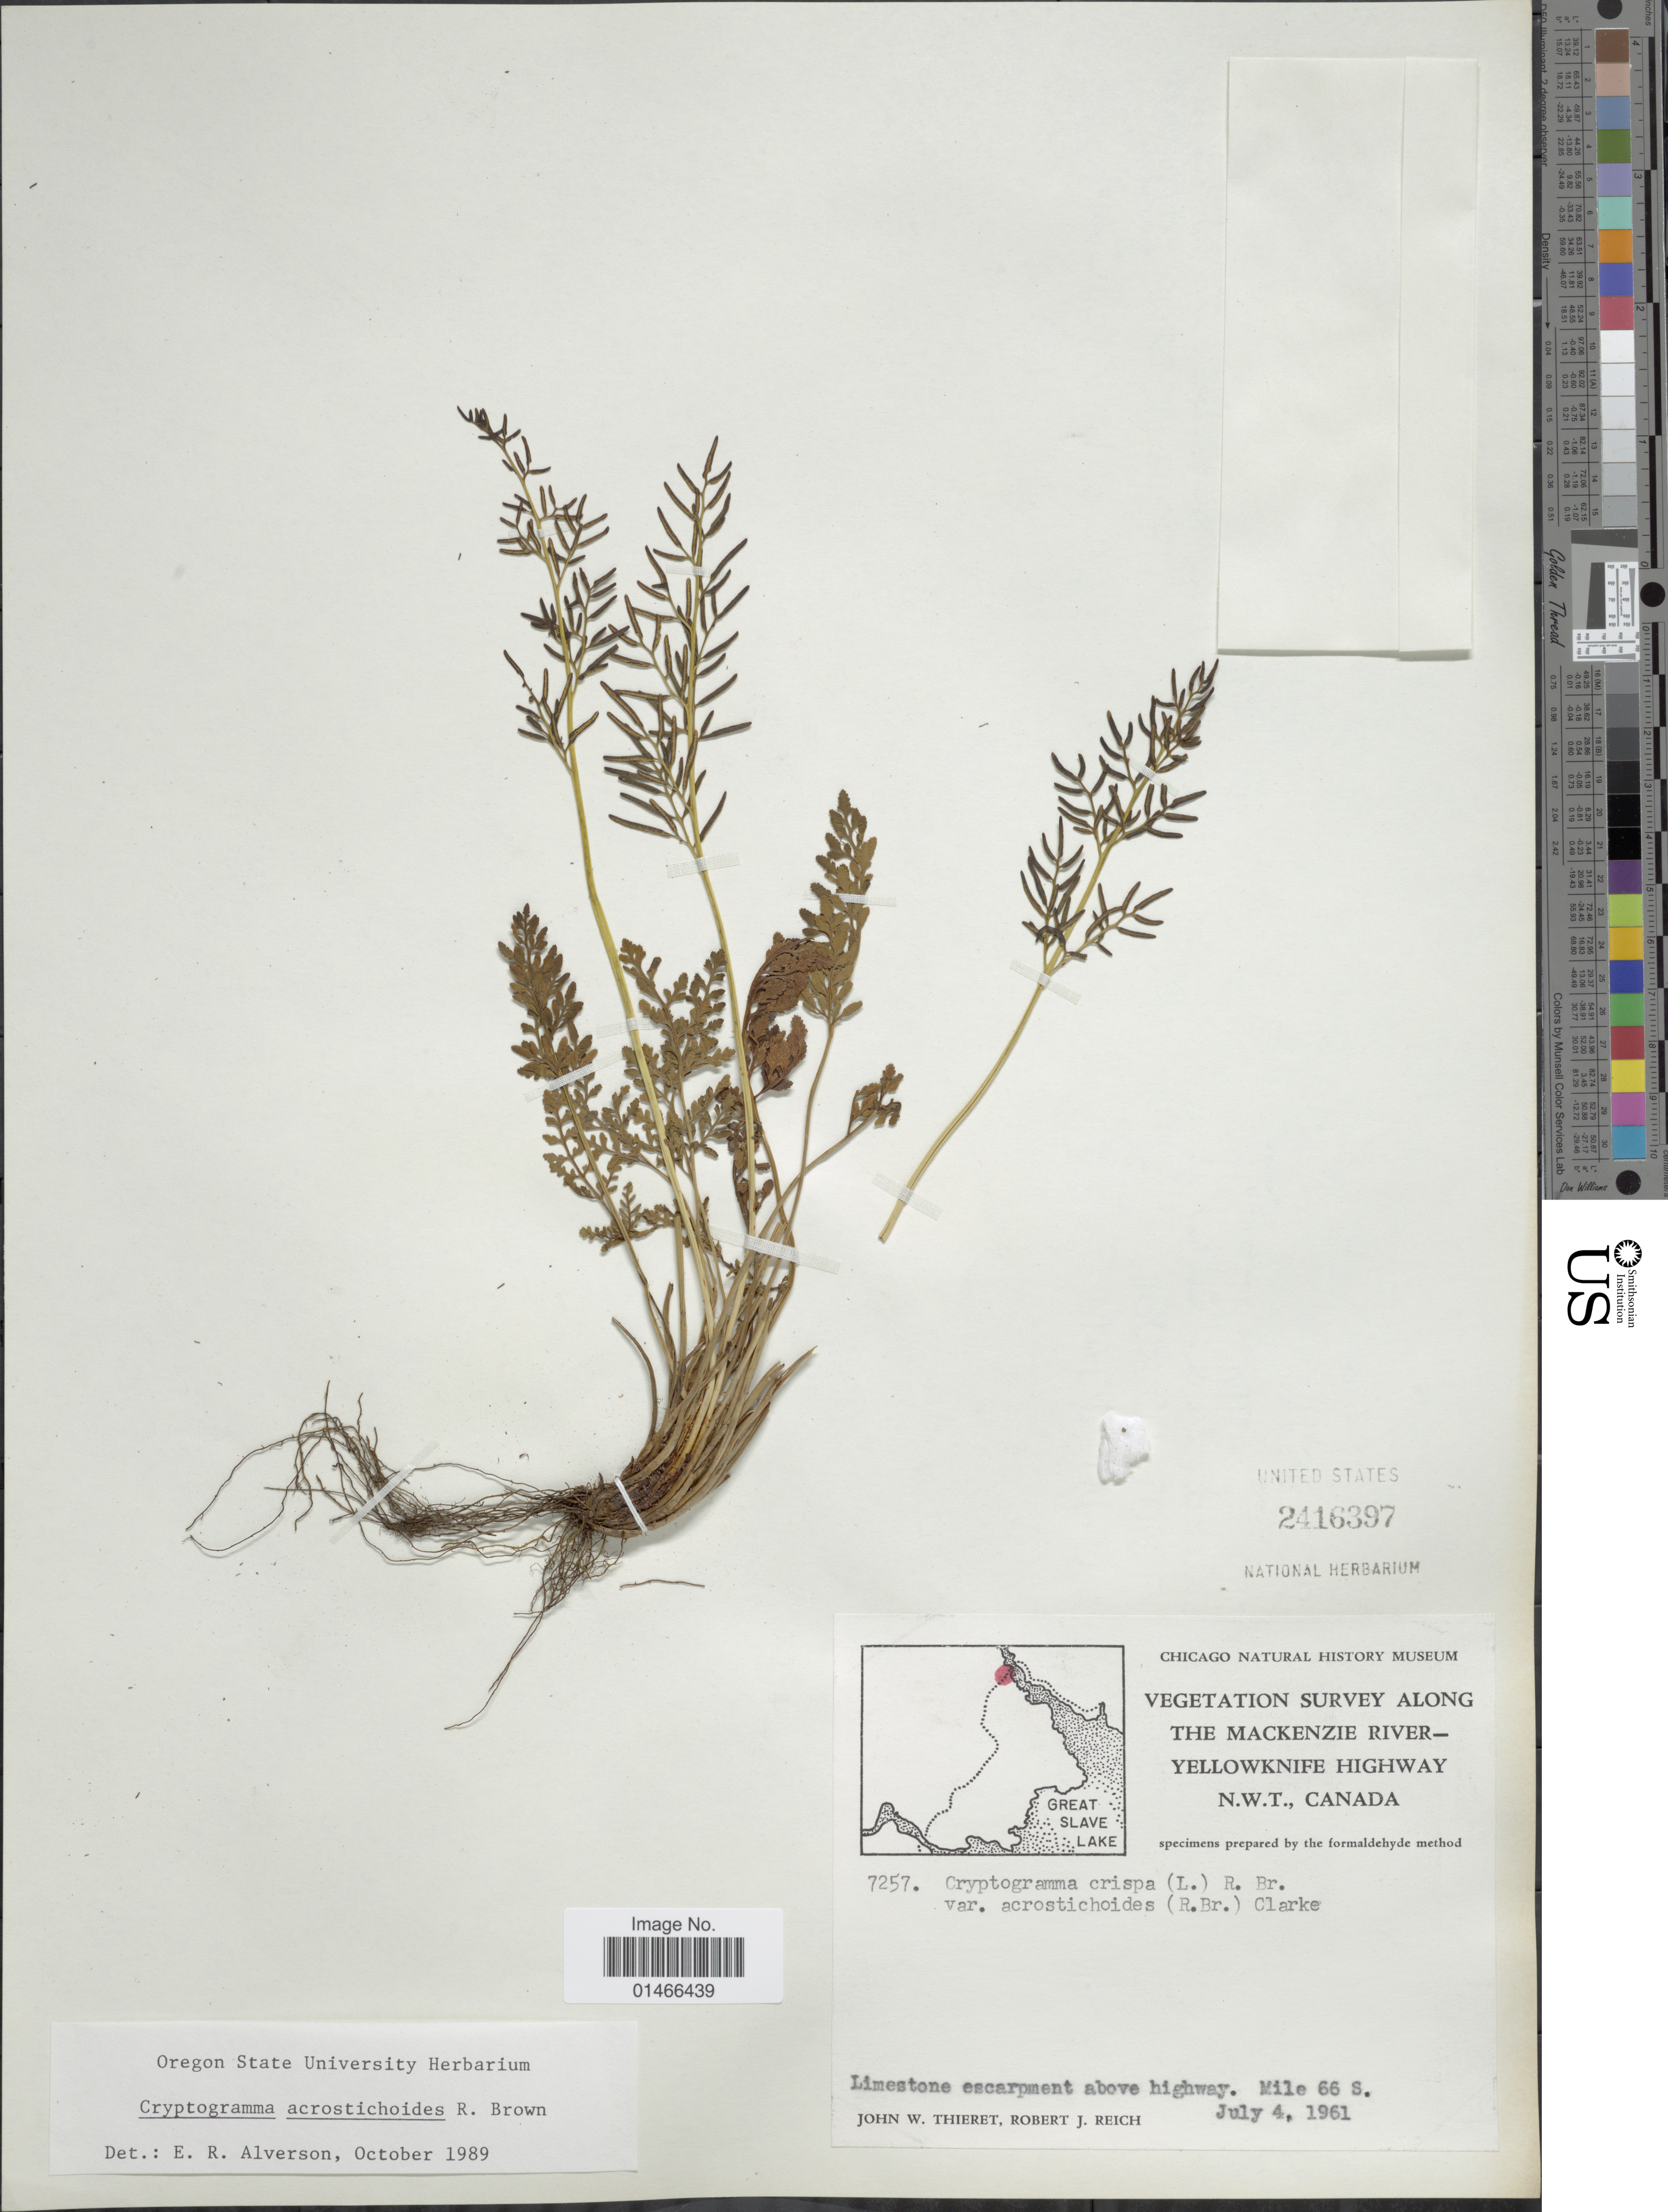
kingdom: Plantae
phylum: Tracheophyta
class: Polypodiopsida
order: Polypodiales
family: Pteridaceae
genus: Cryptogramma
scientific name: Cryptogramma acrostichoides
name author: R. Br.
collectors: J. W. Thieret & R. Reich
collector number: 7257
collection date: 1961-07-04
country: Canada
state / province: Northwest Territories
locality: Great Slave Lake. Vegetation survey along the Mackenzie River-Yelllowknife highway N.W.T. Mile 66 S.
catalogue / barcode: US 2416397